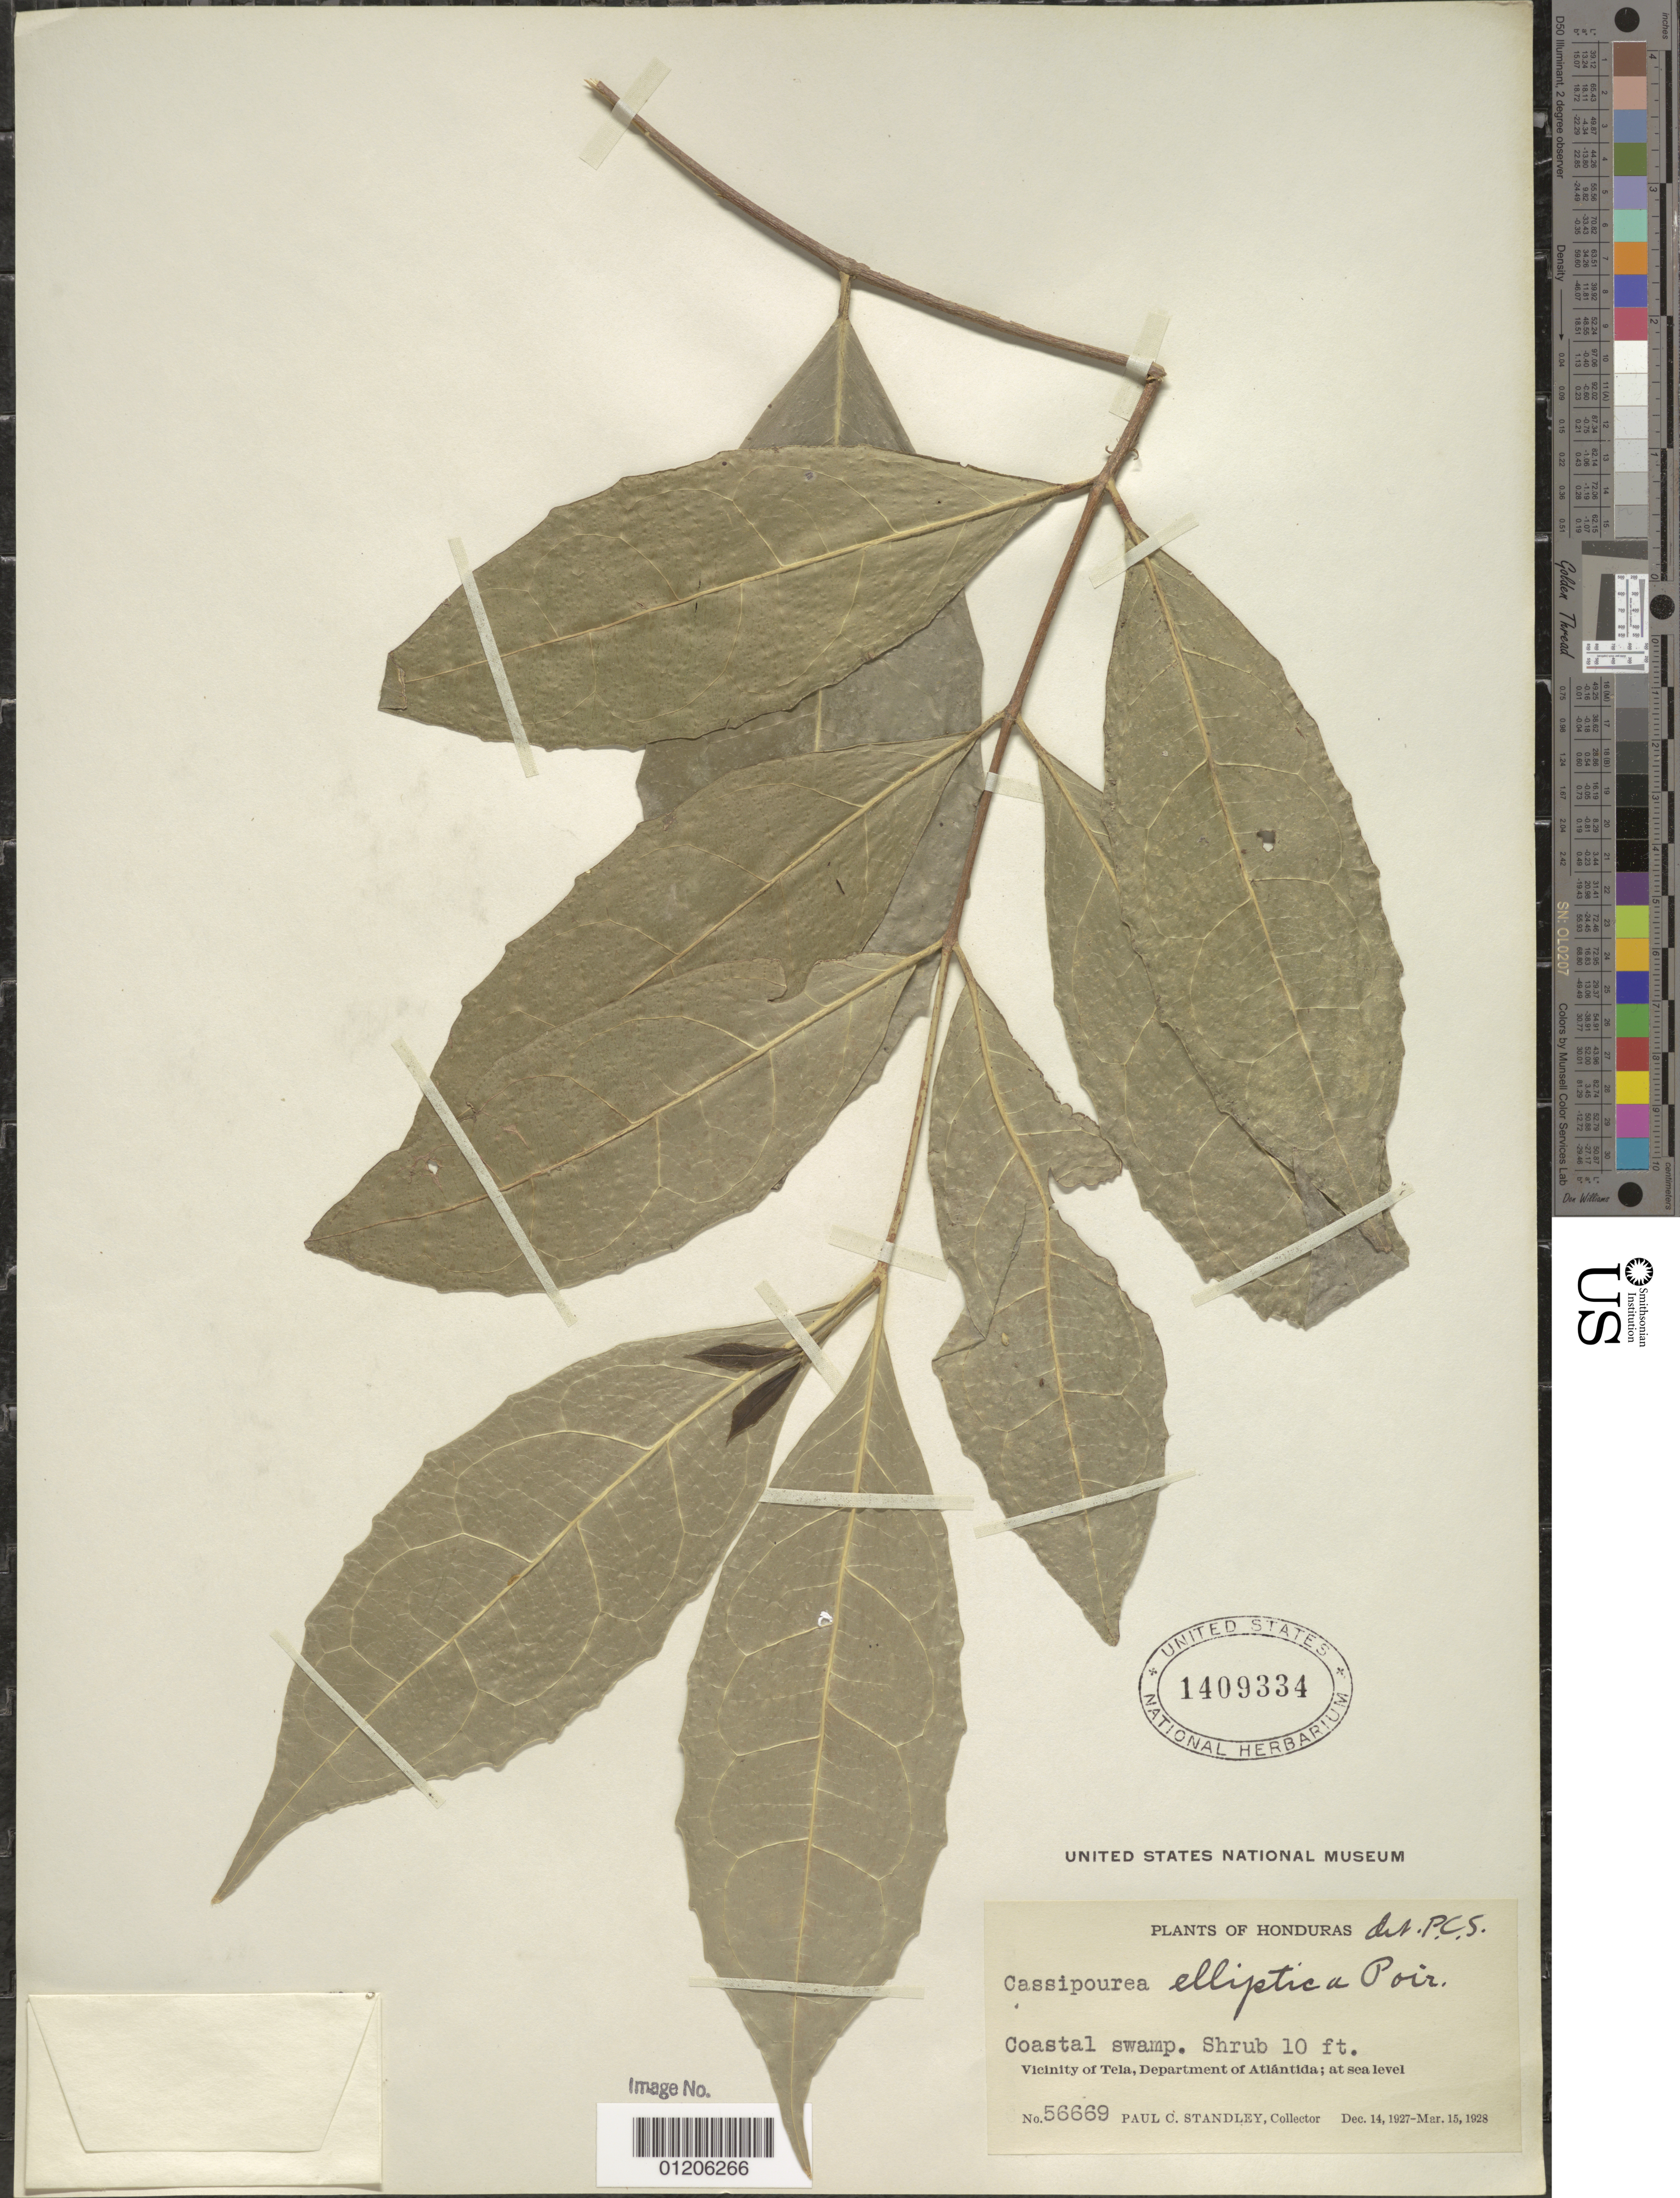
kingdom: Plantae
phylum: Tracheophyta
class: Magnoliopsida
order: Malpighiales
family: Rhizophoraceae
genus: Cassipourea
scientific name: Cassipourea elliptica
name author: (Sw.) Poir.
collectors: P. C. Standley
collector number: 56669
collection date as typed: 14 Dec 1927 to 15 Mar 1927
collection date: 1927-03-15/1927-12-14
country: Honduras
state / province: Atlántida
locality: Vicinity of Tela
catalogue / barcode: US 1409334